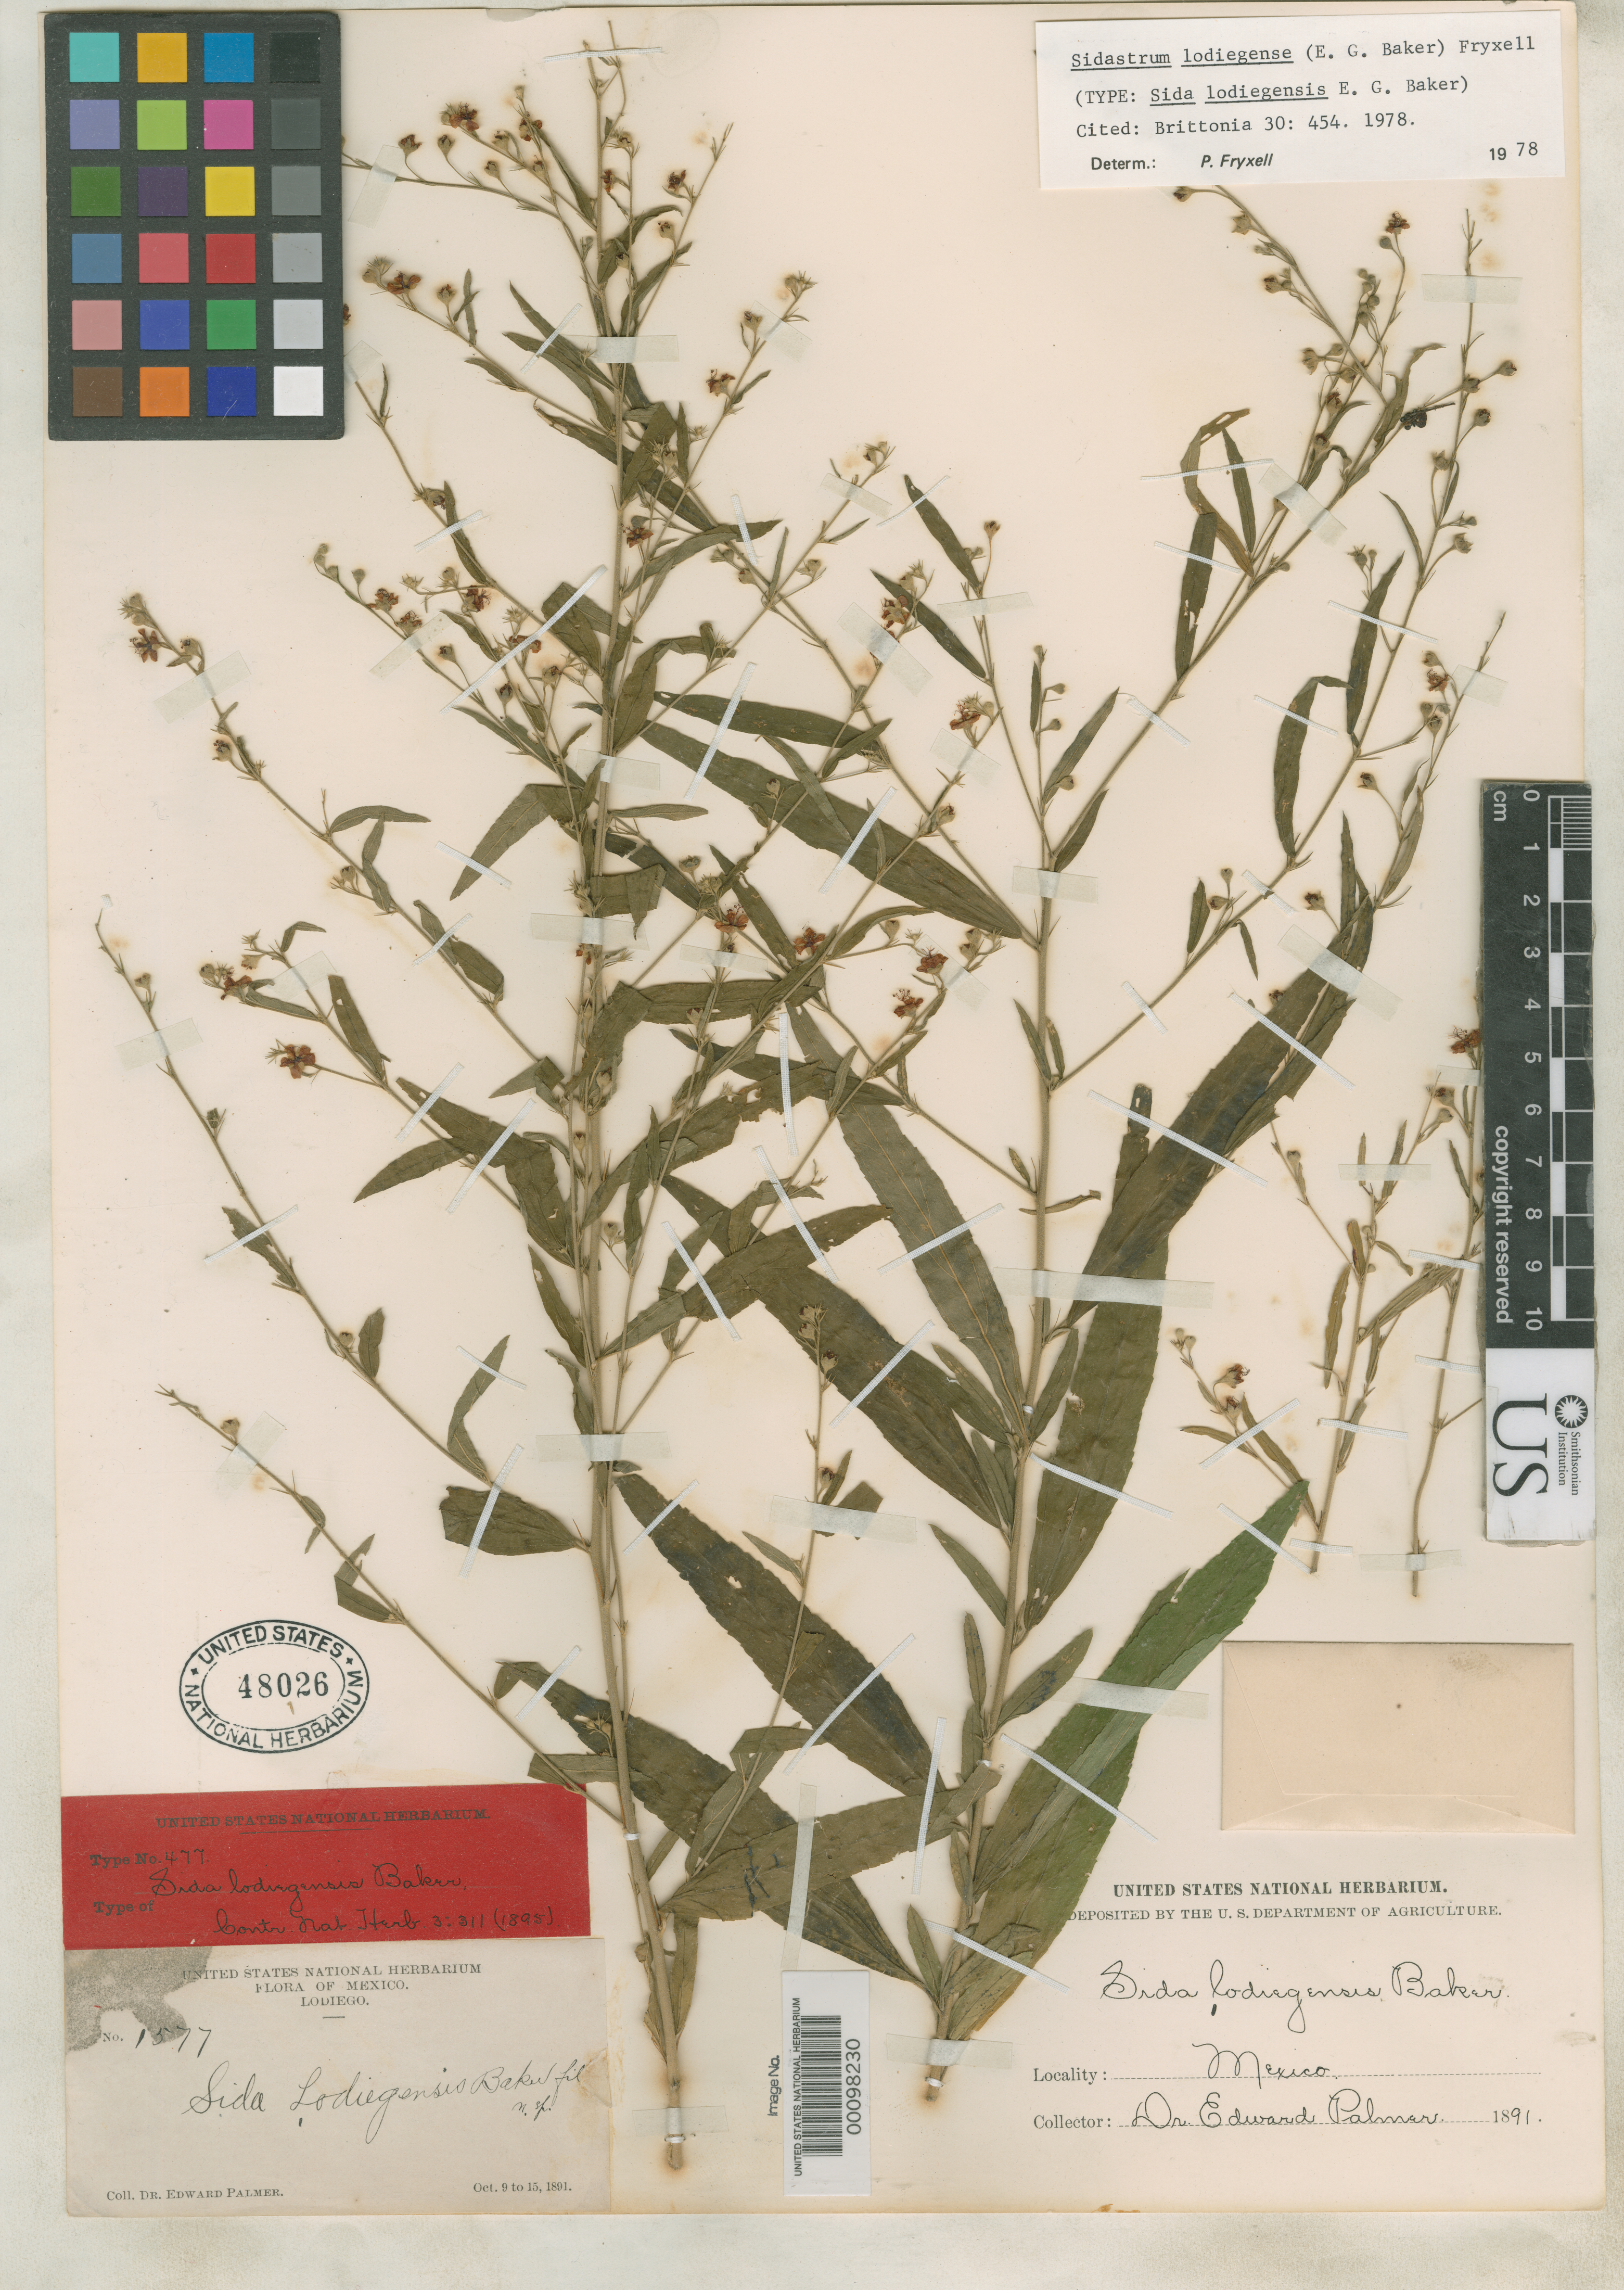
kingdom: Plantae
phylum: Tracheophyta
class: Magnoliopsida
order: Malvales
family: Malvaceae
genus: Sida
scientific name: Sida lodiegensis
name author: Baker f.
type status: Type Collection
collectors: E. Palmer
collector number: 1577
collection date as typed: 09 Oct 1891 to 15 Oct 1891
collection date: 1891-10-09/1891-10-15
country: Mexico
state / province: Sinaloa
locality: Lodiego.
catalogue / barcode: US 48026